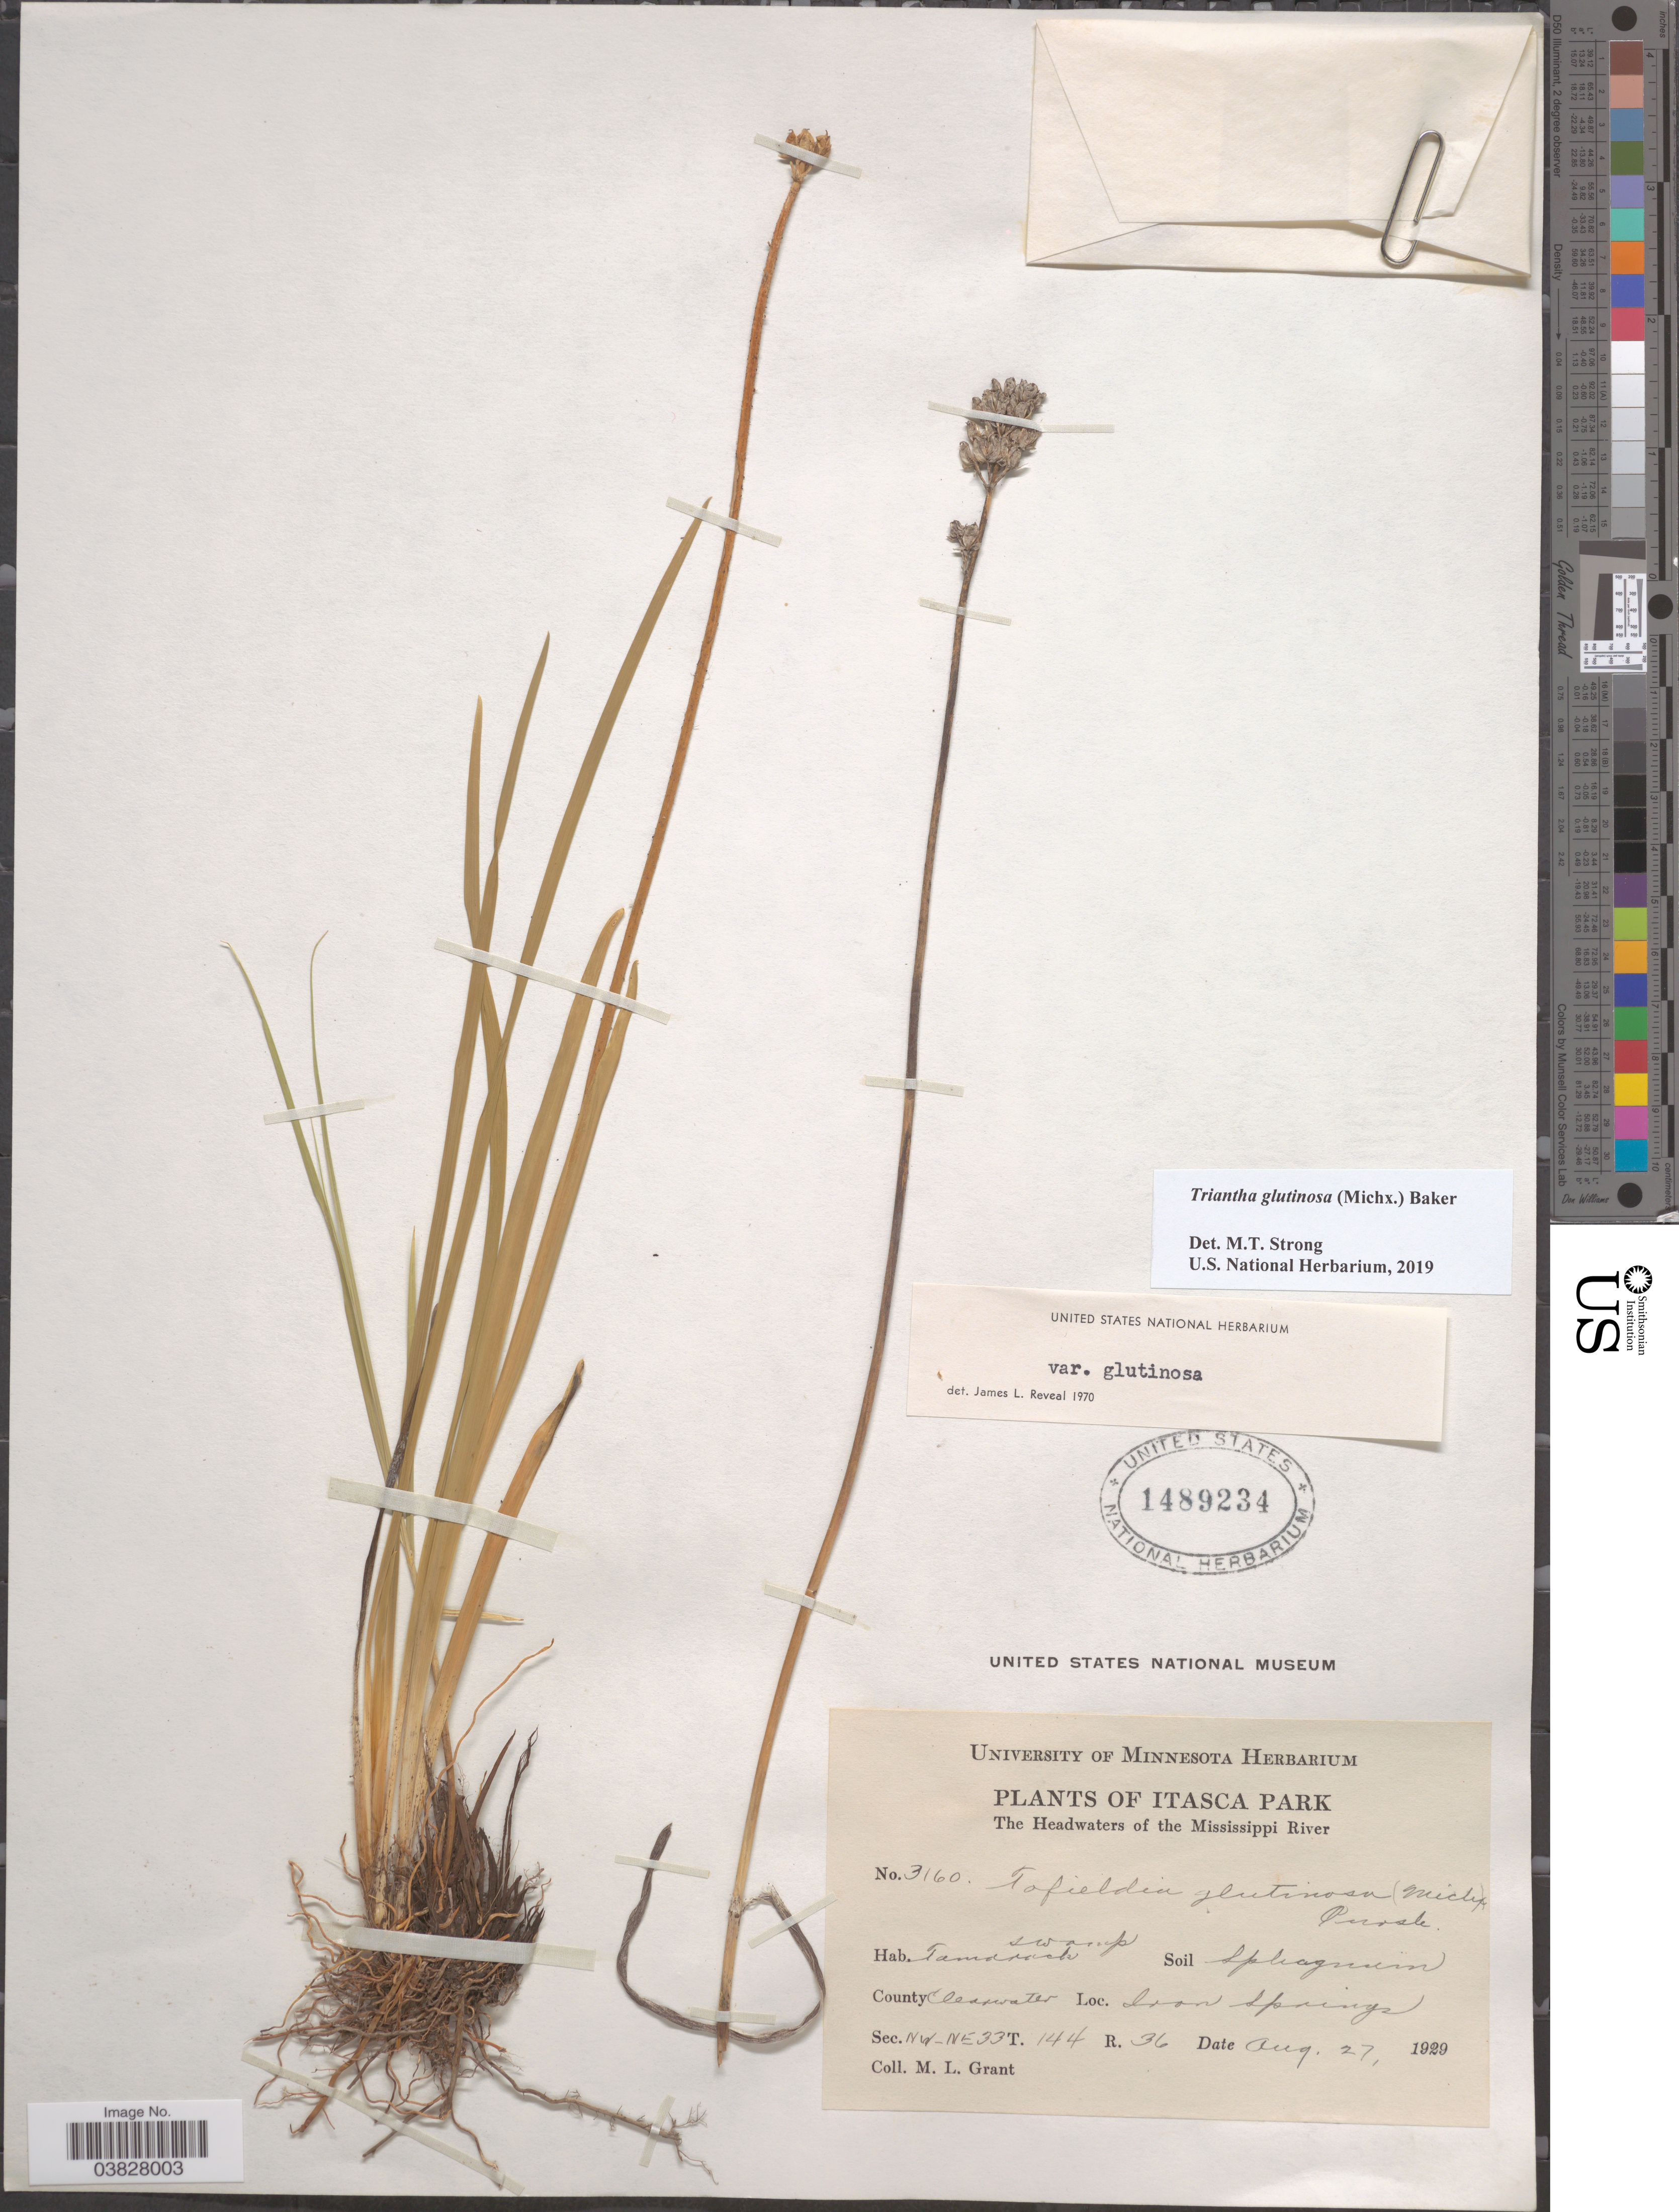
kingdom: Plantae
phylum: Tracheophyta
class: Liliopsida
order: Alismatales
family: Tofieldiaceae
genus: Triantha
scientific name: Triantha glutinosa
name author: (Michx.) Baker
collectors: M. L. Grant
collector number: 3160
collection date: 1929-08-27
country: United States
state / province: Minnesota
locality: Itasca Park. The Headwaters of the Mississippi River. Tamarack Swamp. County Clearwater. Iron Spring. Sec. NW-NE 33 T. 144 R.36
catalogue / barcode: US 1489234